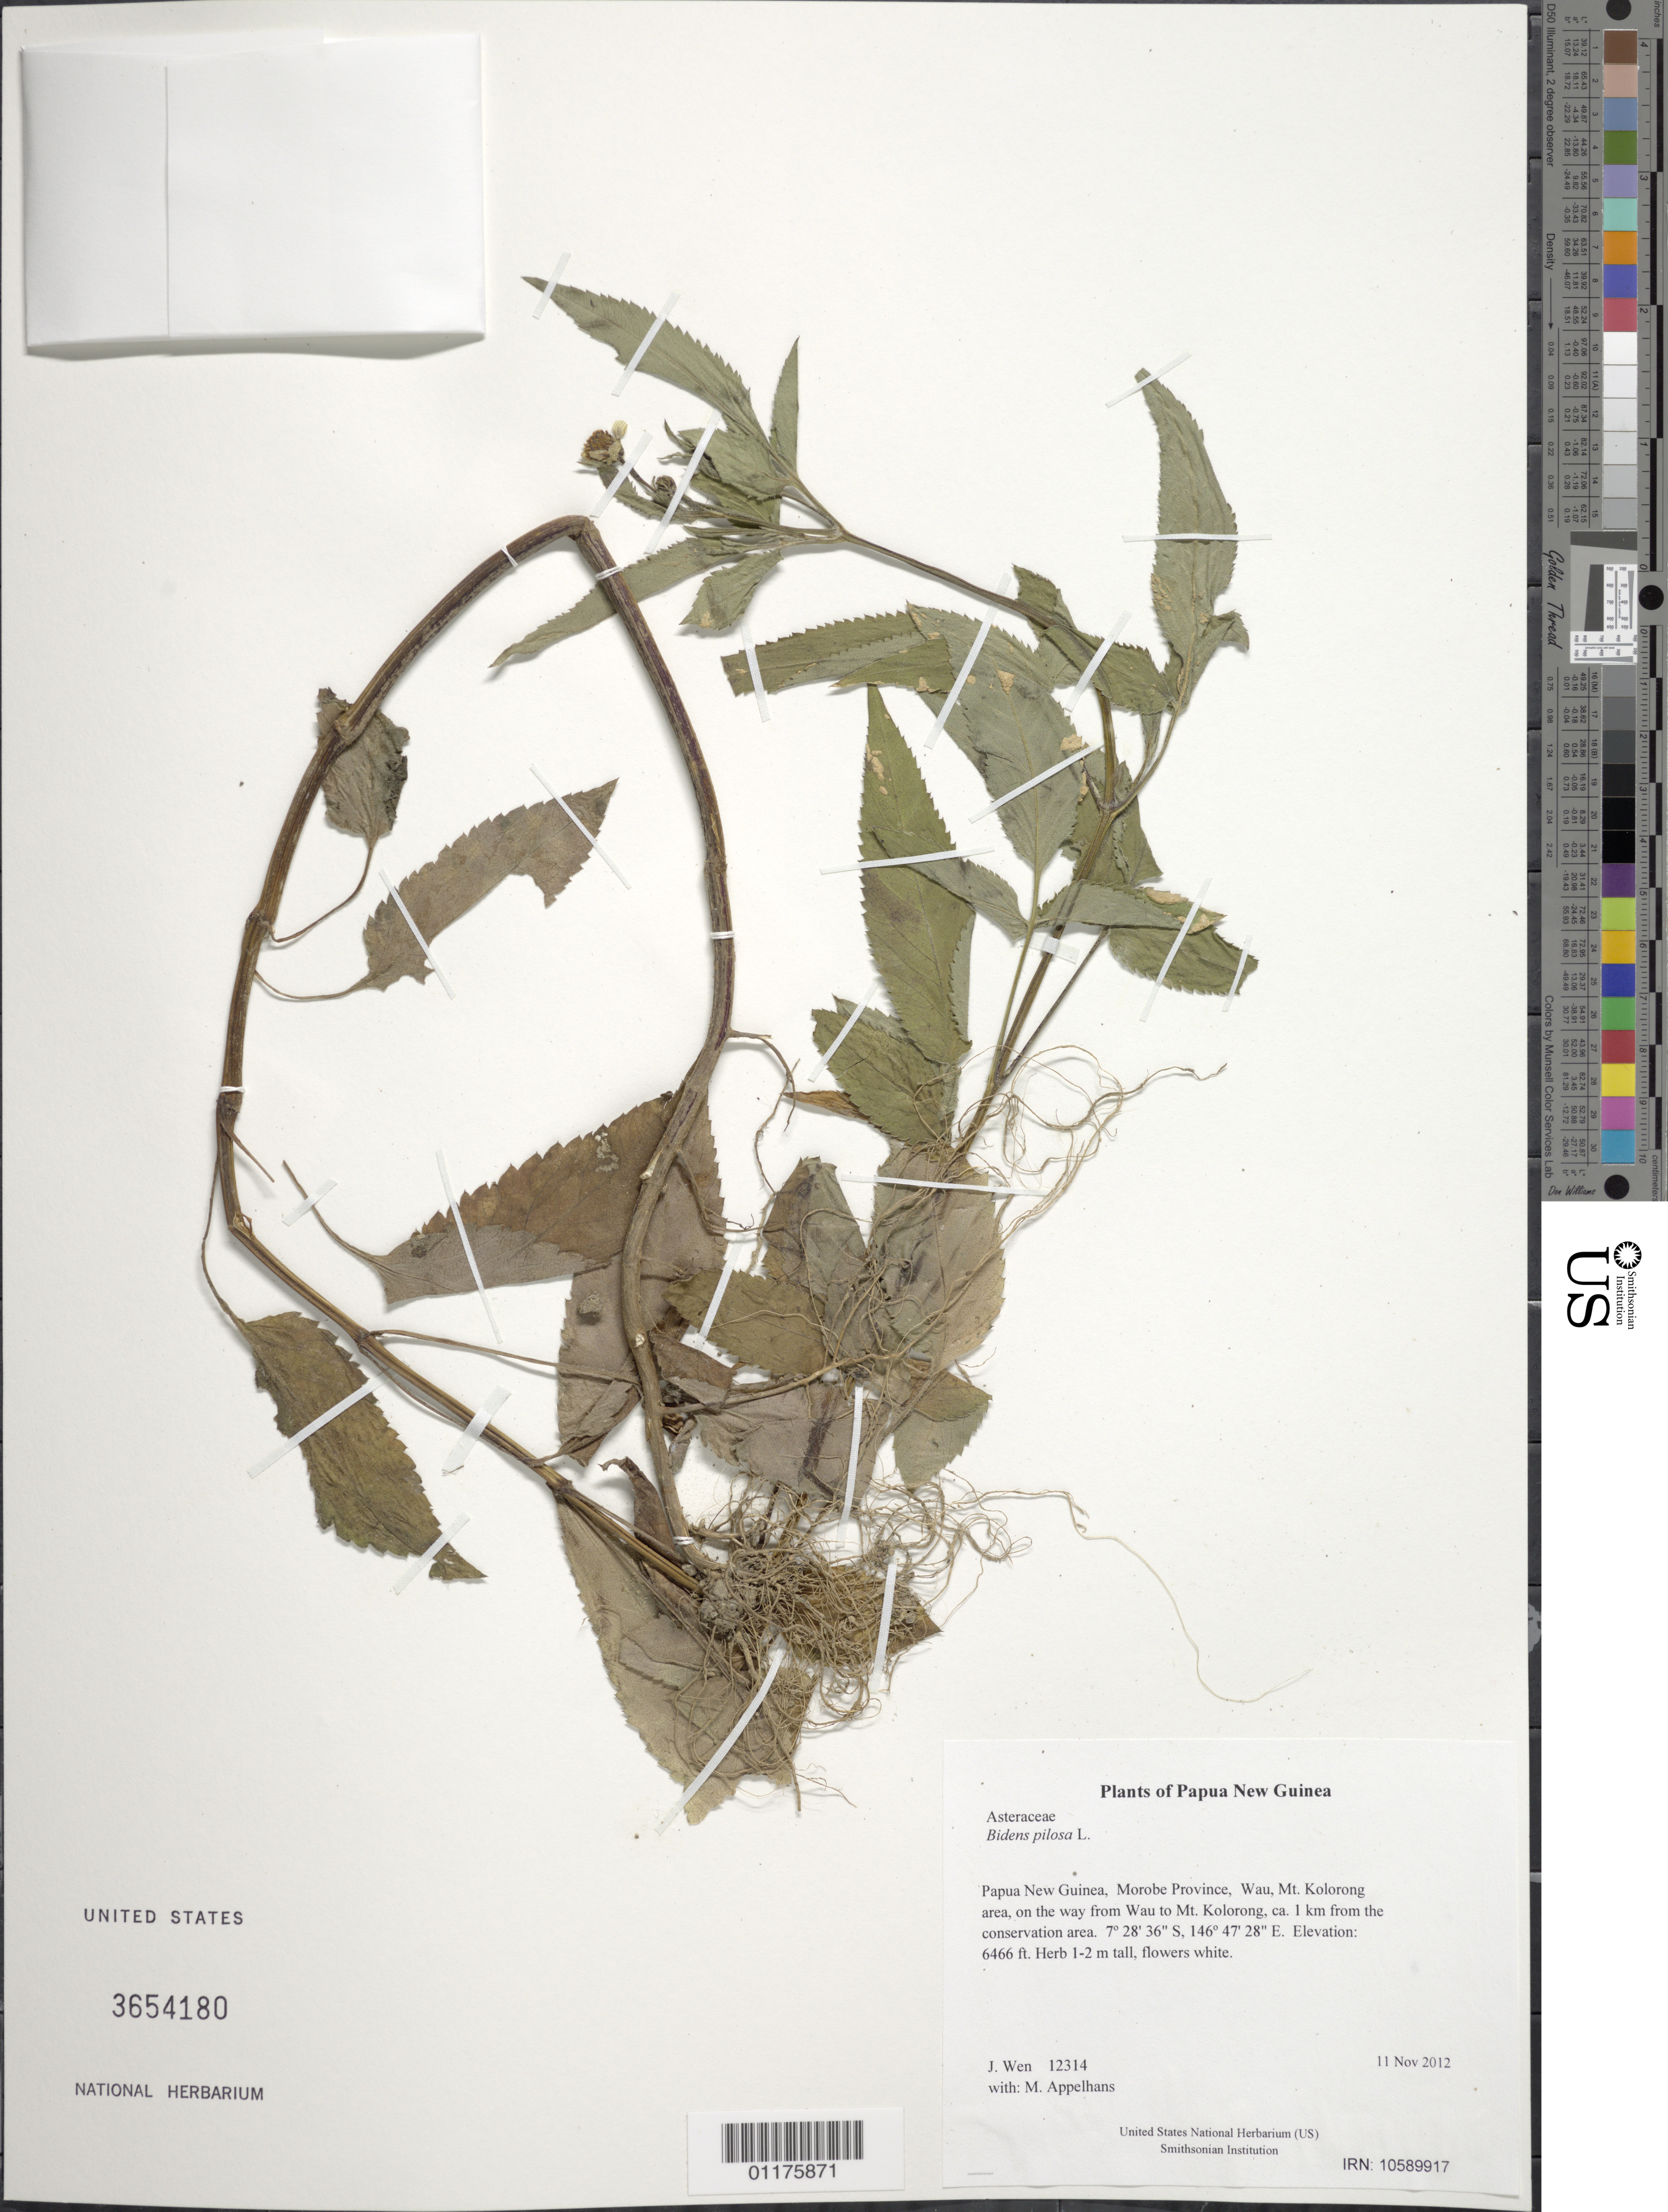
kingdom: Plantae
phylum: Tracheophyta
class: Magnoliopsida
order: Asterales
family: Asteraceae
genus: Bidens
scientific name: Bidens pilosa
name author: L.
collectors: M. Appelhans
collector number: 12314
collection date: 2012-11-11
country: Papua New Guinea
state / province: Morobe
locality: Wau, Mt. Kolorong area, on the way from Wau to Mt. Kolorong, ca. 1 km from the conservation area.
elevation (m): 1971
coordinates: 07 28.600 S, 146 47.468 E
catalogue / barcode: US 3654180